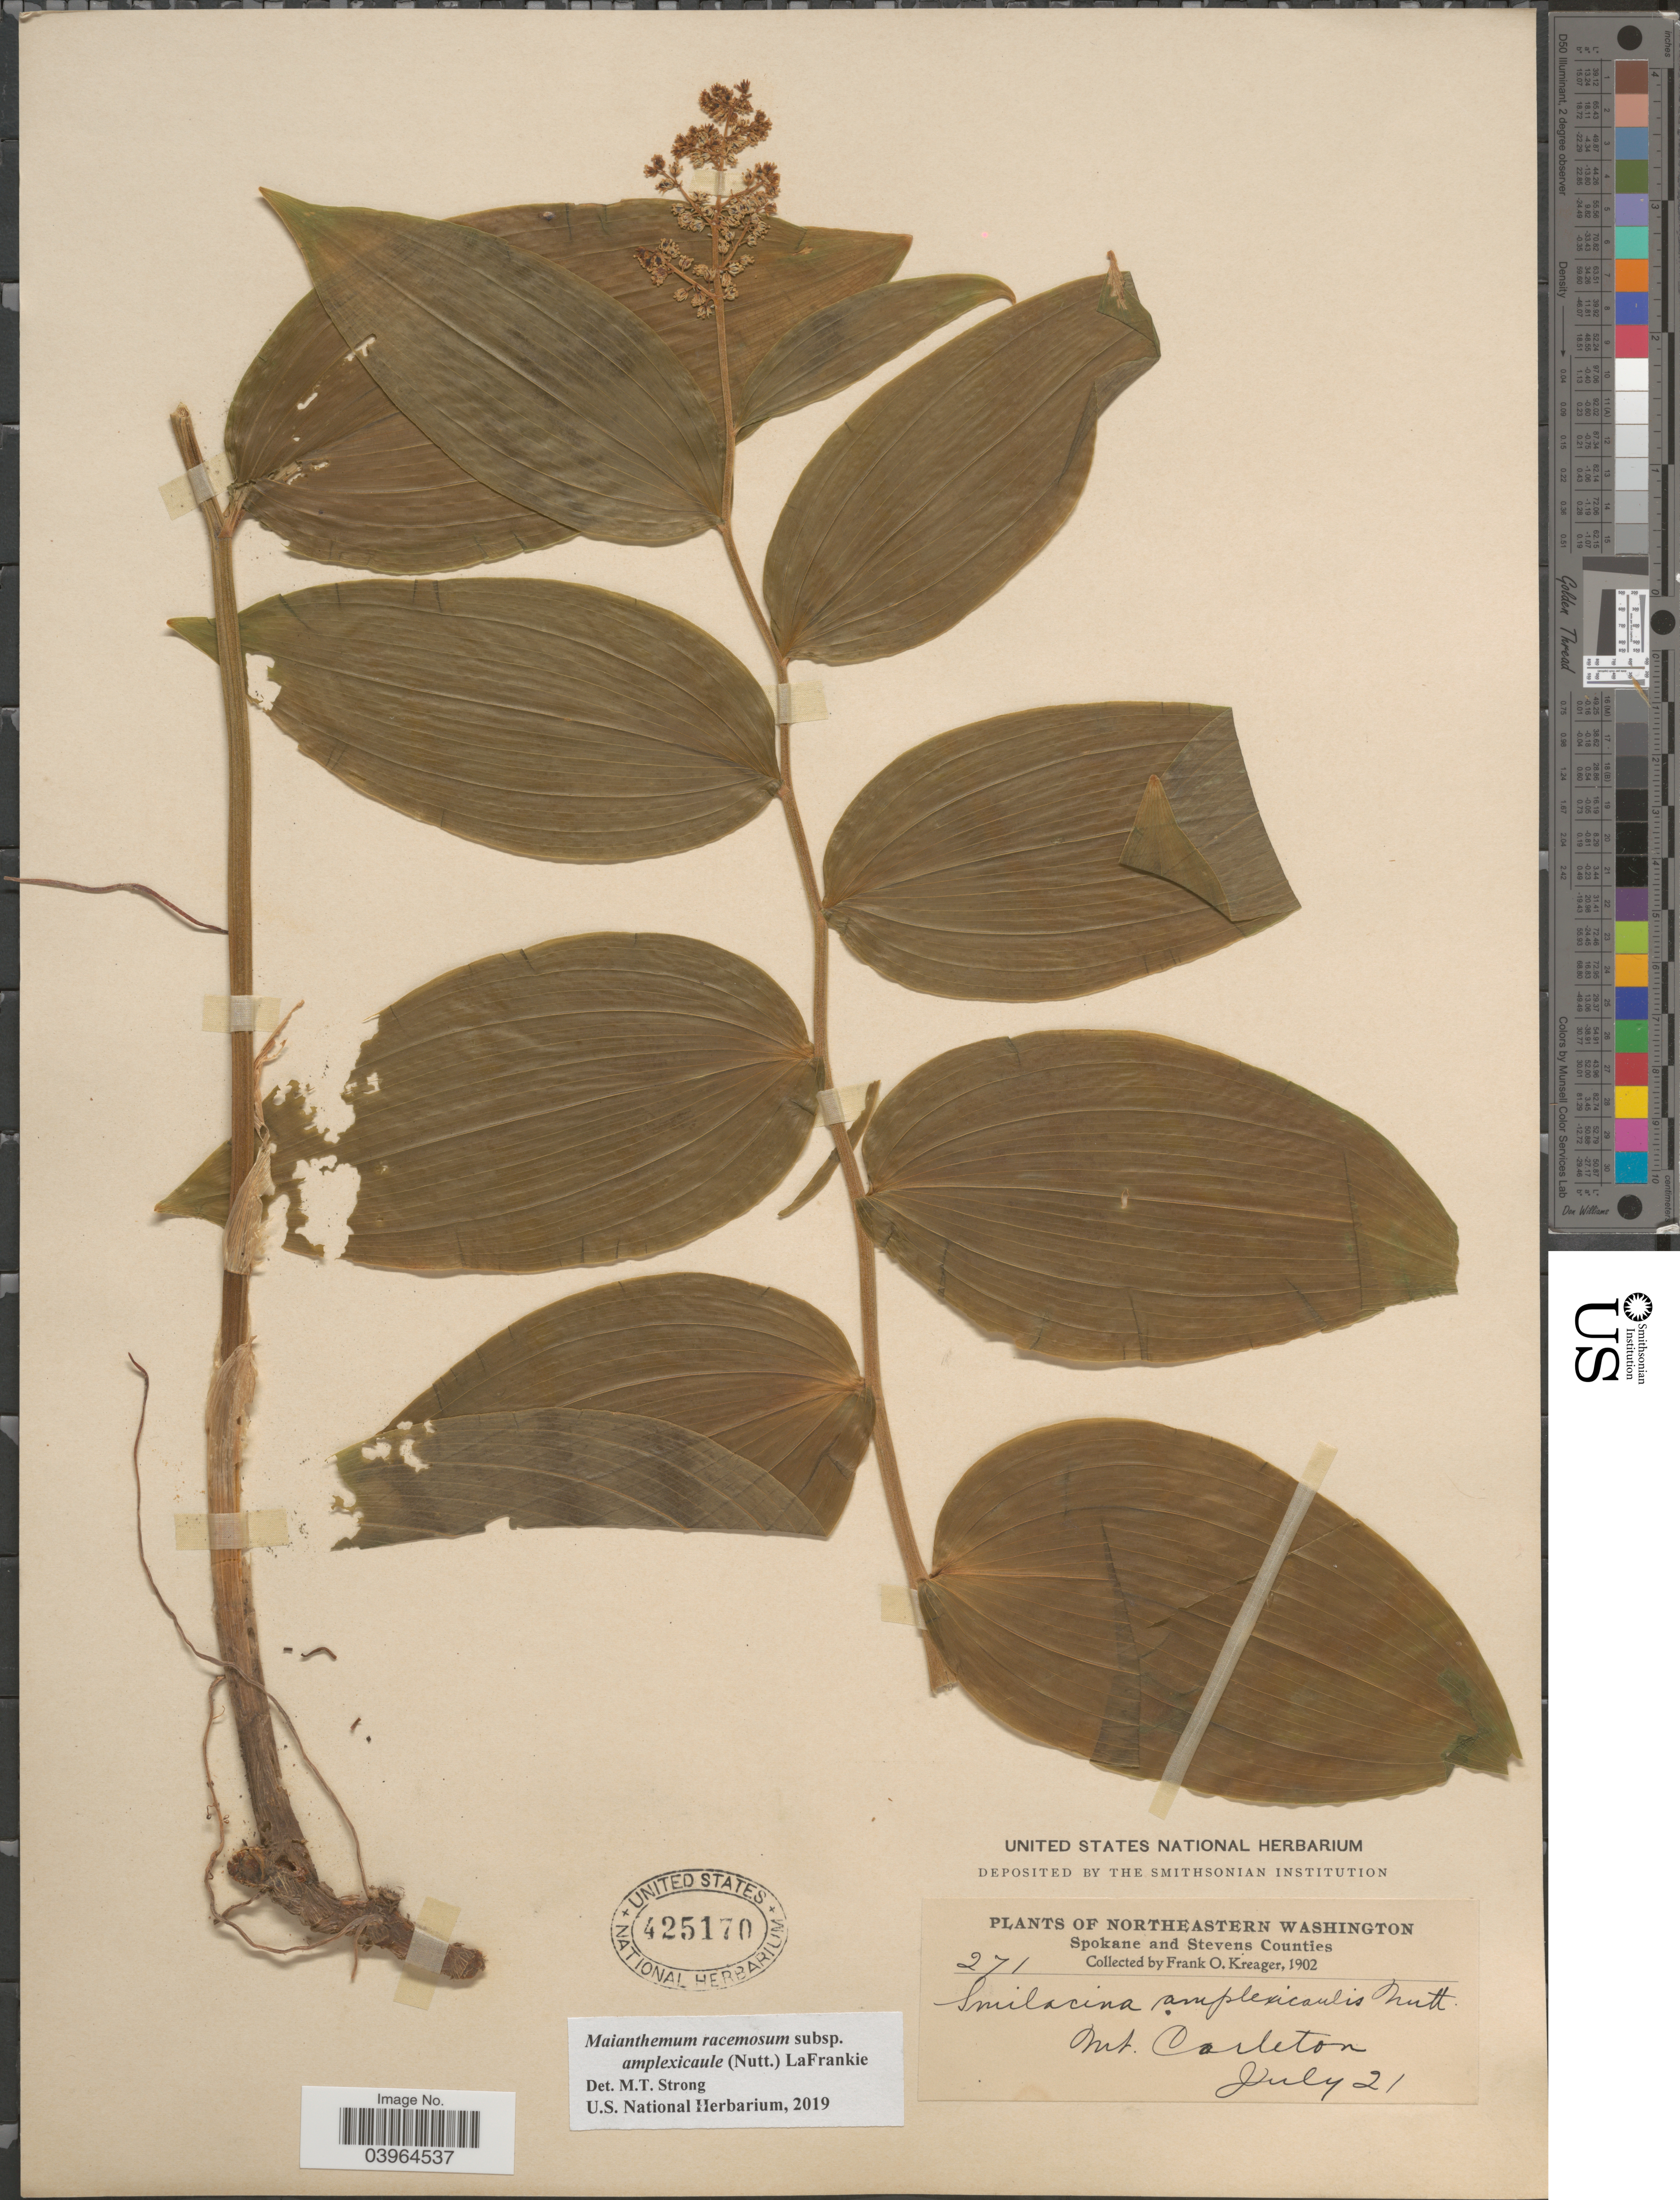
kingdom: Plantae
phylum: Tracheophyta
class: Liliopsida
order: Asparagales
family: Asparagaceae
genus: Maianthemum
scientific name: Maianthemum racemosum subsp. amplexicaule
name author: (Nutt.) LaFrankie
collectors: F. Kreager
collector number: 271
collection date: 1902-07-21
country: United States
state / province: Washington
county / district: Spokane / Stevens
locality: Northeastern Washington. Spokane and Stevens Counties. Mt. Carleton.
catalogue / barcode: US 425170